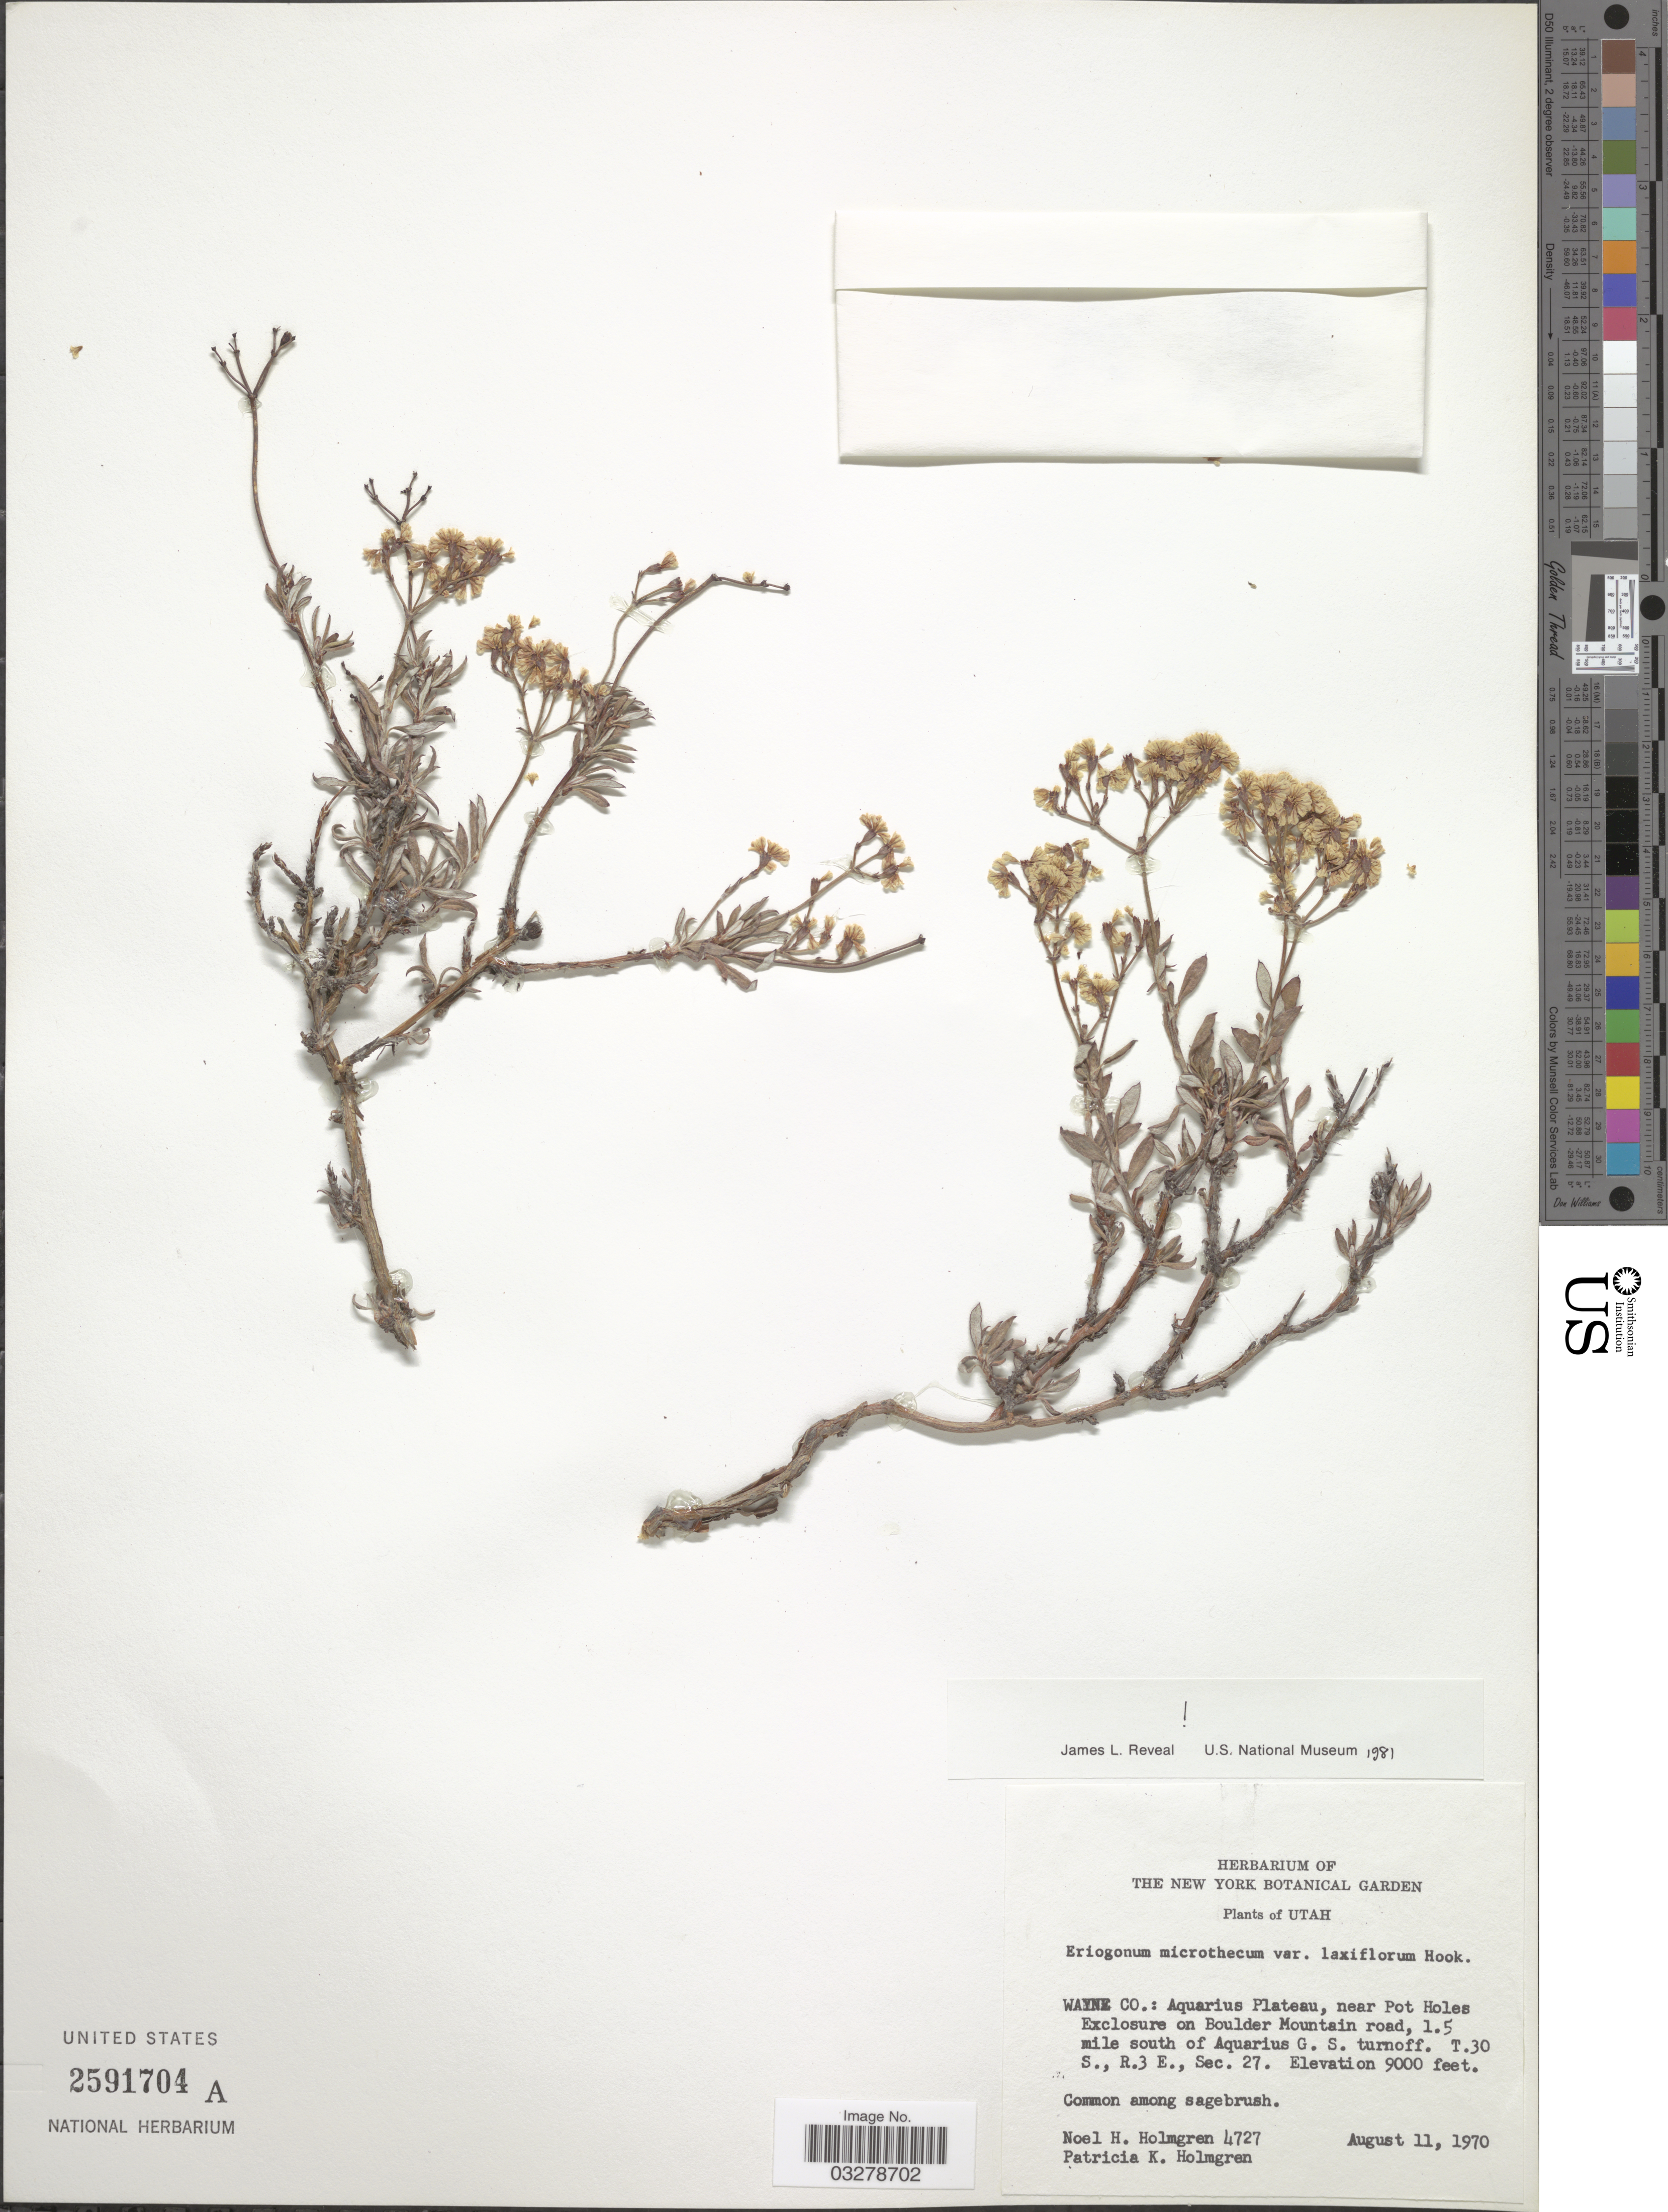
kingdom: Plantae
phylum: Tracheophyta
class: Magnoliopsida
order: Caryophyllales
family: Polygonaceae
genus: Eriogonum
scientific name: Eriogonum microtheca var. laxiflorum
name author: Hook.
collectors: N. H. Holmgren & P. K. Holmgren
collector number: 4727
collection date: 1970-08-11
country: United States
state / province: Utah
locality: Wayne Co.: Aquarius Plateau, near Pot Holes Exclosure on Boulder Mountain road, 1.5 mile south of Aquarius G. S. turnoff. T.30 S., R.3 E., Sec. 27.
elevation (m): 2743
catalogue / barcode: US 2591704A